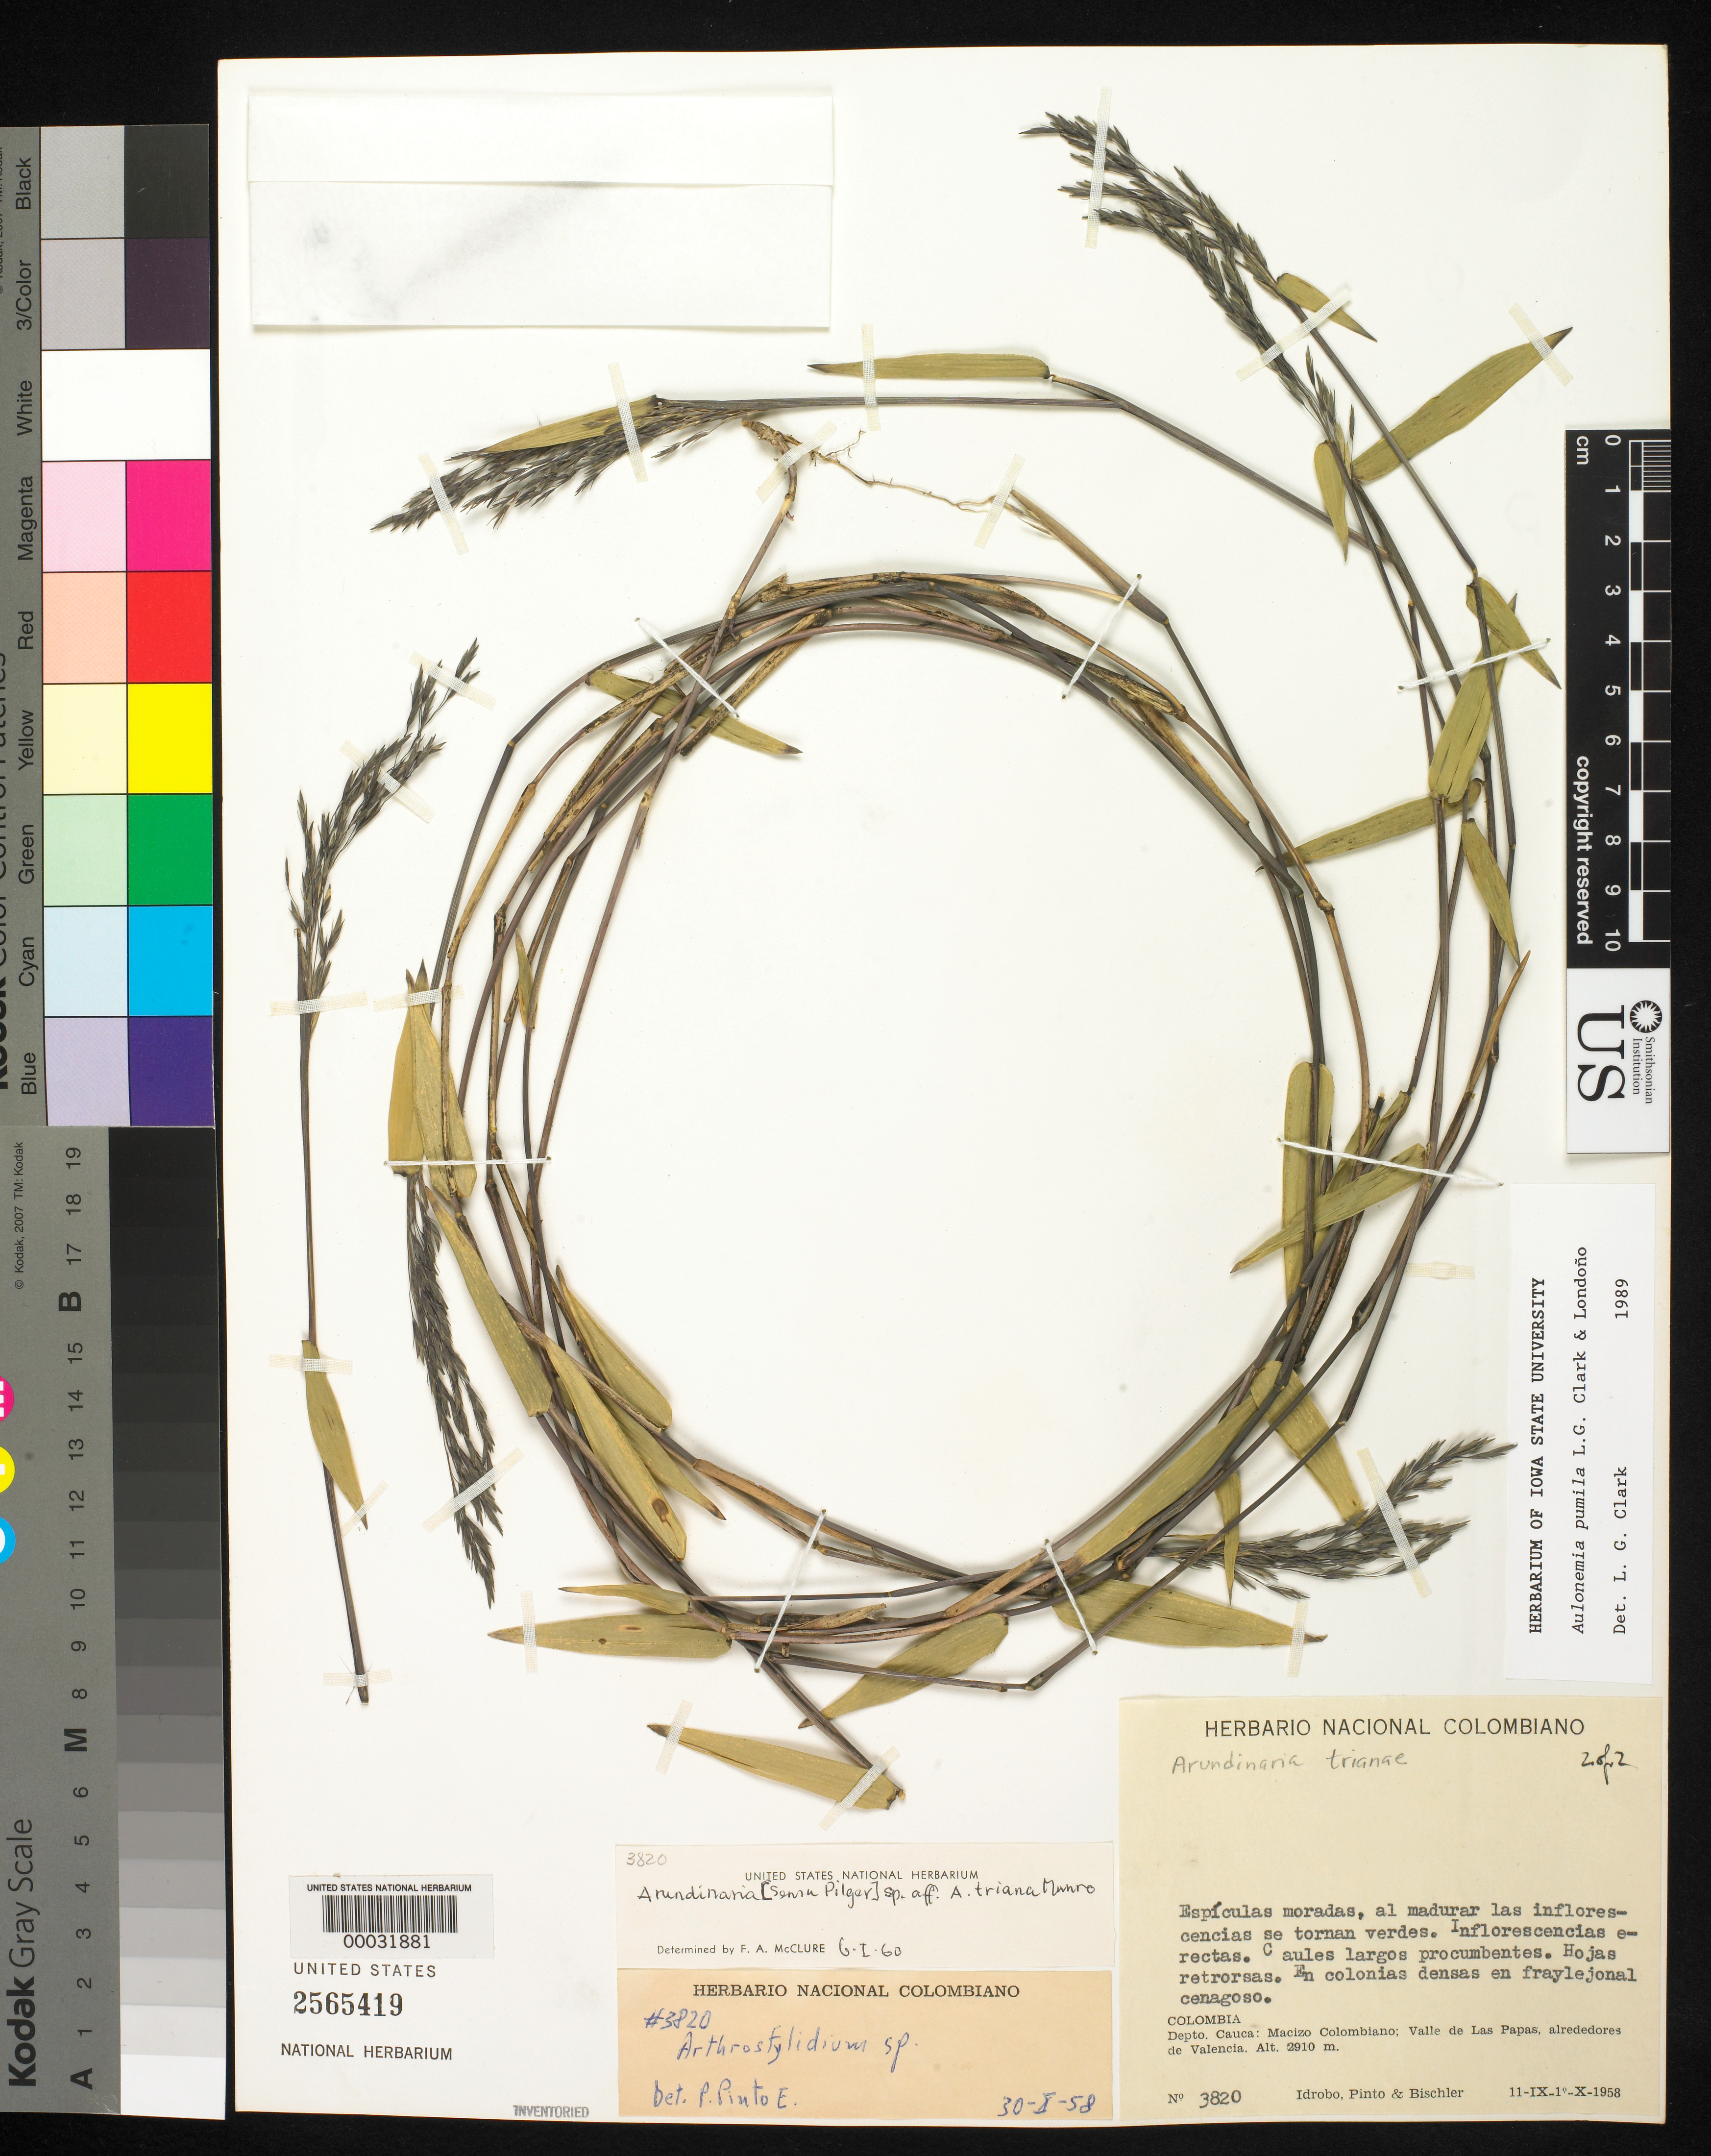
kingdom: Plantae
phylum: Tracheophyta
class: Liliopsida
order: Poales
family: Poaceae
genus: Aulonemia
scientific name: Aulonemia pumila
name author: L.G. Clark & Londoño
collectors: J. M. Idrobo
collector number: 3820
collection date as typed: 11 Sep 1958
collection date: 1958-09-11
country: Colombia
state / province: Valle del Cauca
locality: Valle de las Papas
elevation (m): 2910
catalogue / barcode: US 2565419